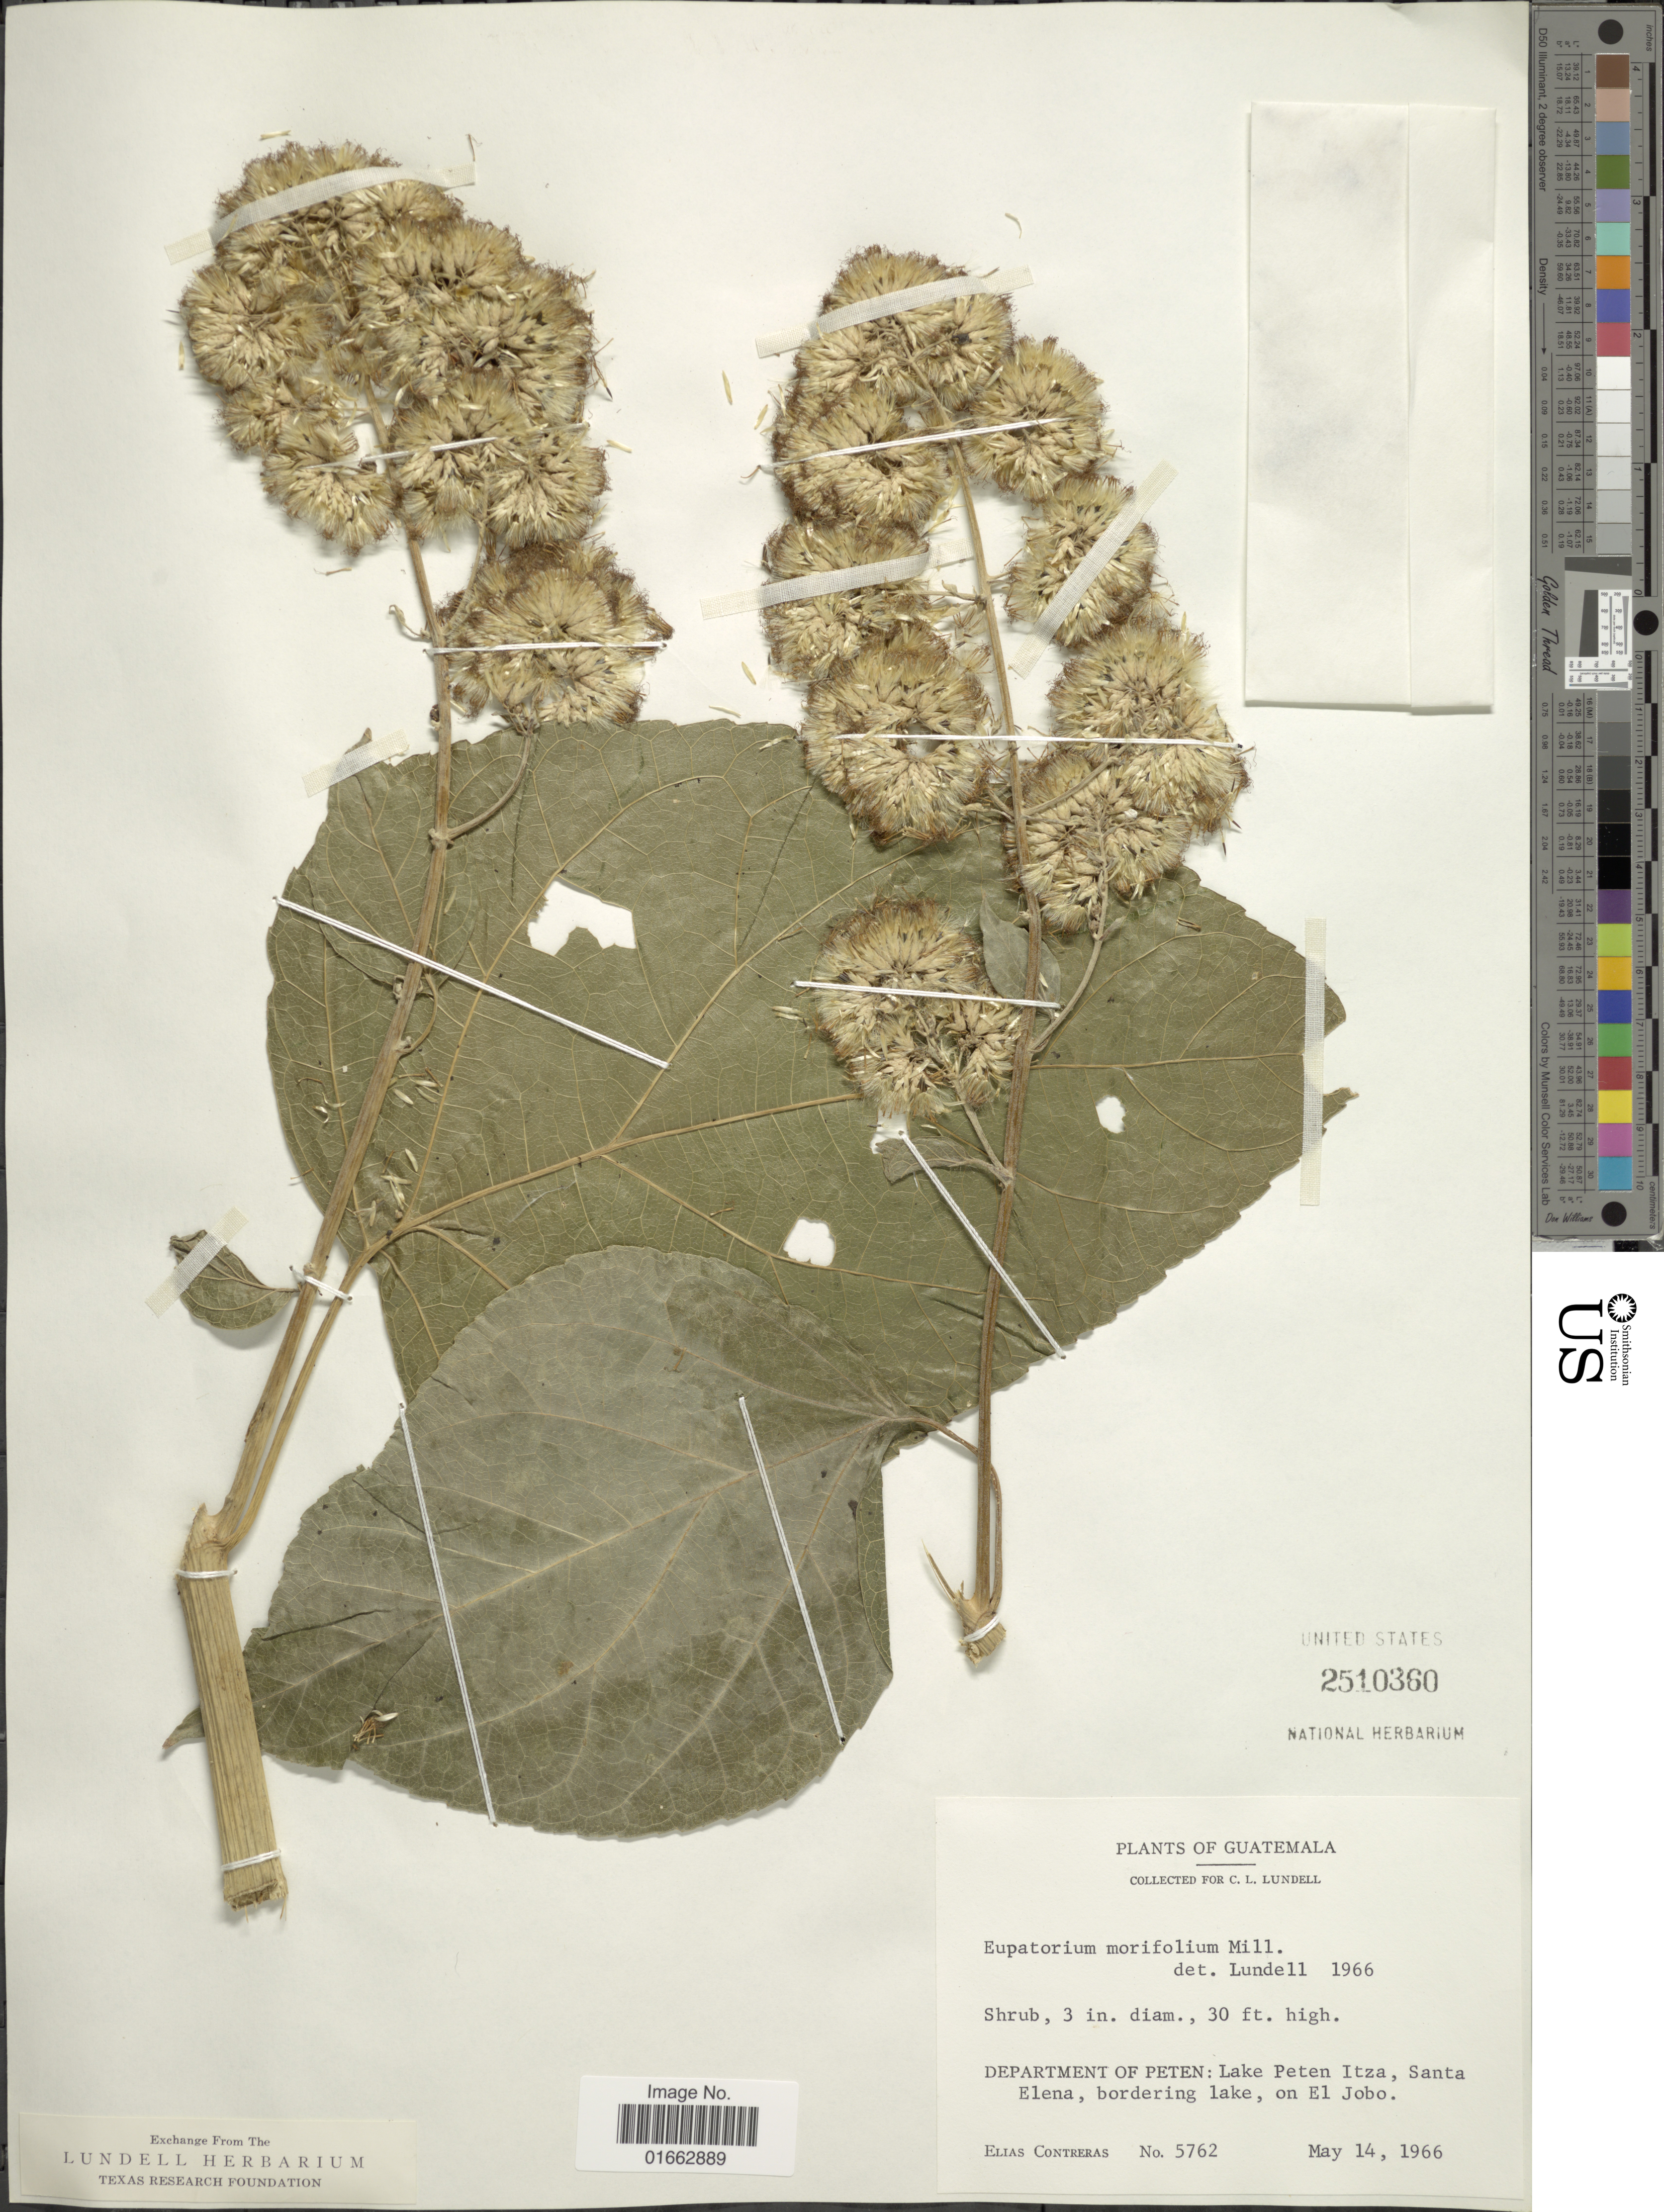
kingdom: Plantae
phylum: Tracheophyta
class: Magnoliopsida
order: Asterales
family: Asteraceae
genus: Critonia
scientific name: Critonia morifolia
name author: (Mill.) R.M. King & H. Rob.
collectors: C. L. Lundell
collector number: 5762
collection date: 1966-05-14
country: Guatemala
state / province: El Petén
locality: Lake Peten Itza, Santa Elena, bordering lake, on El Jobo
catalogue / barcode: US 2510360